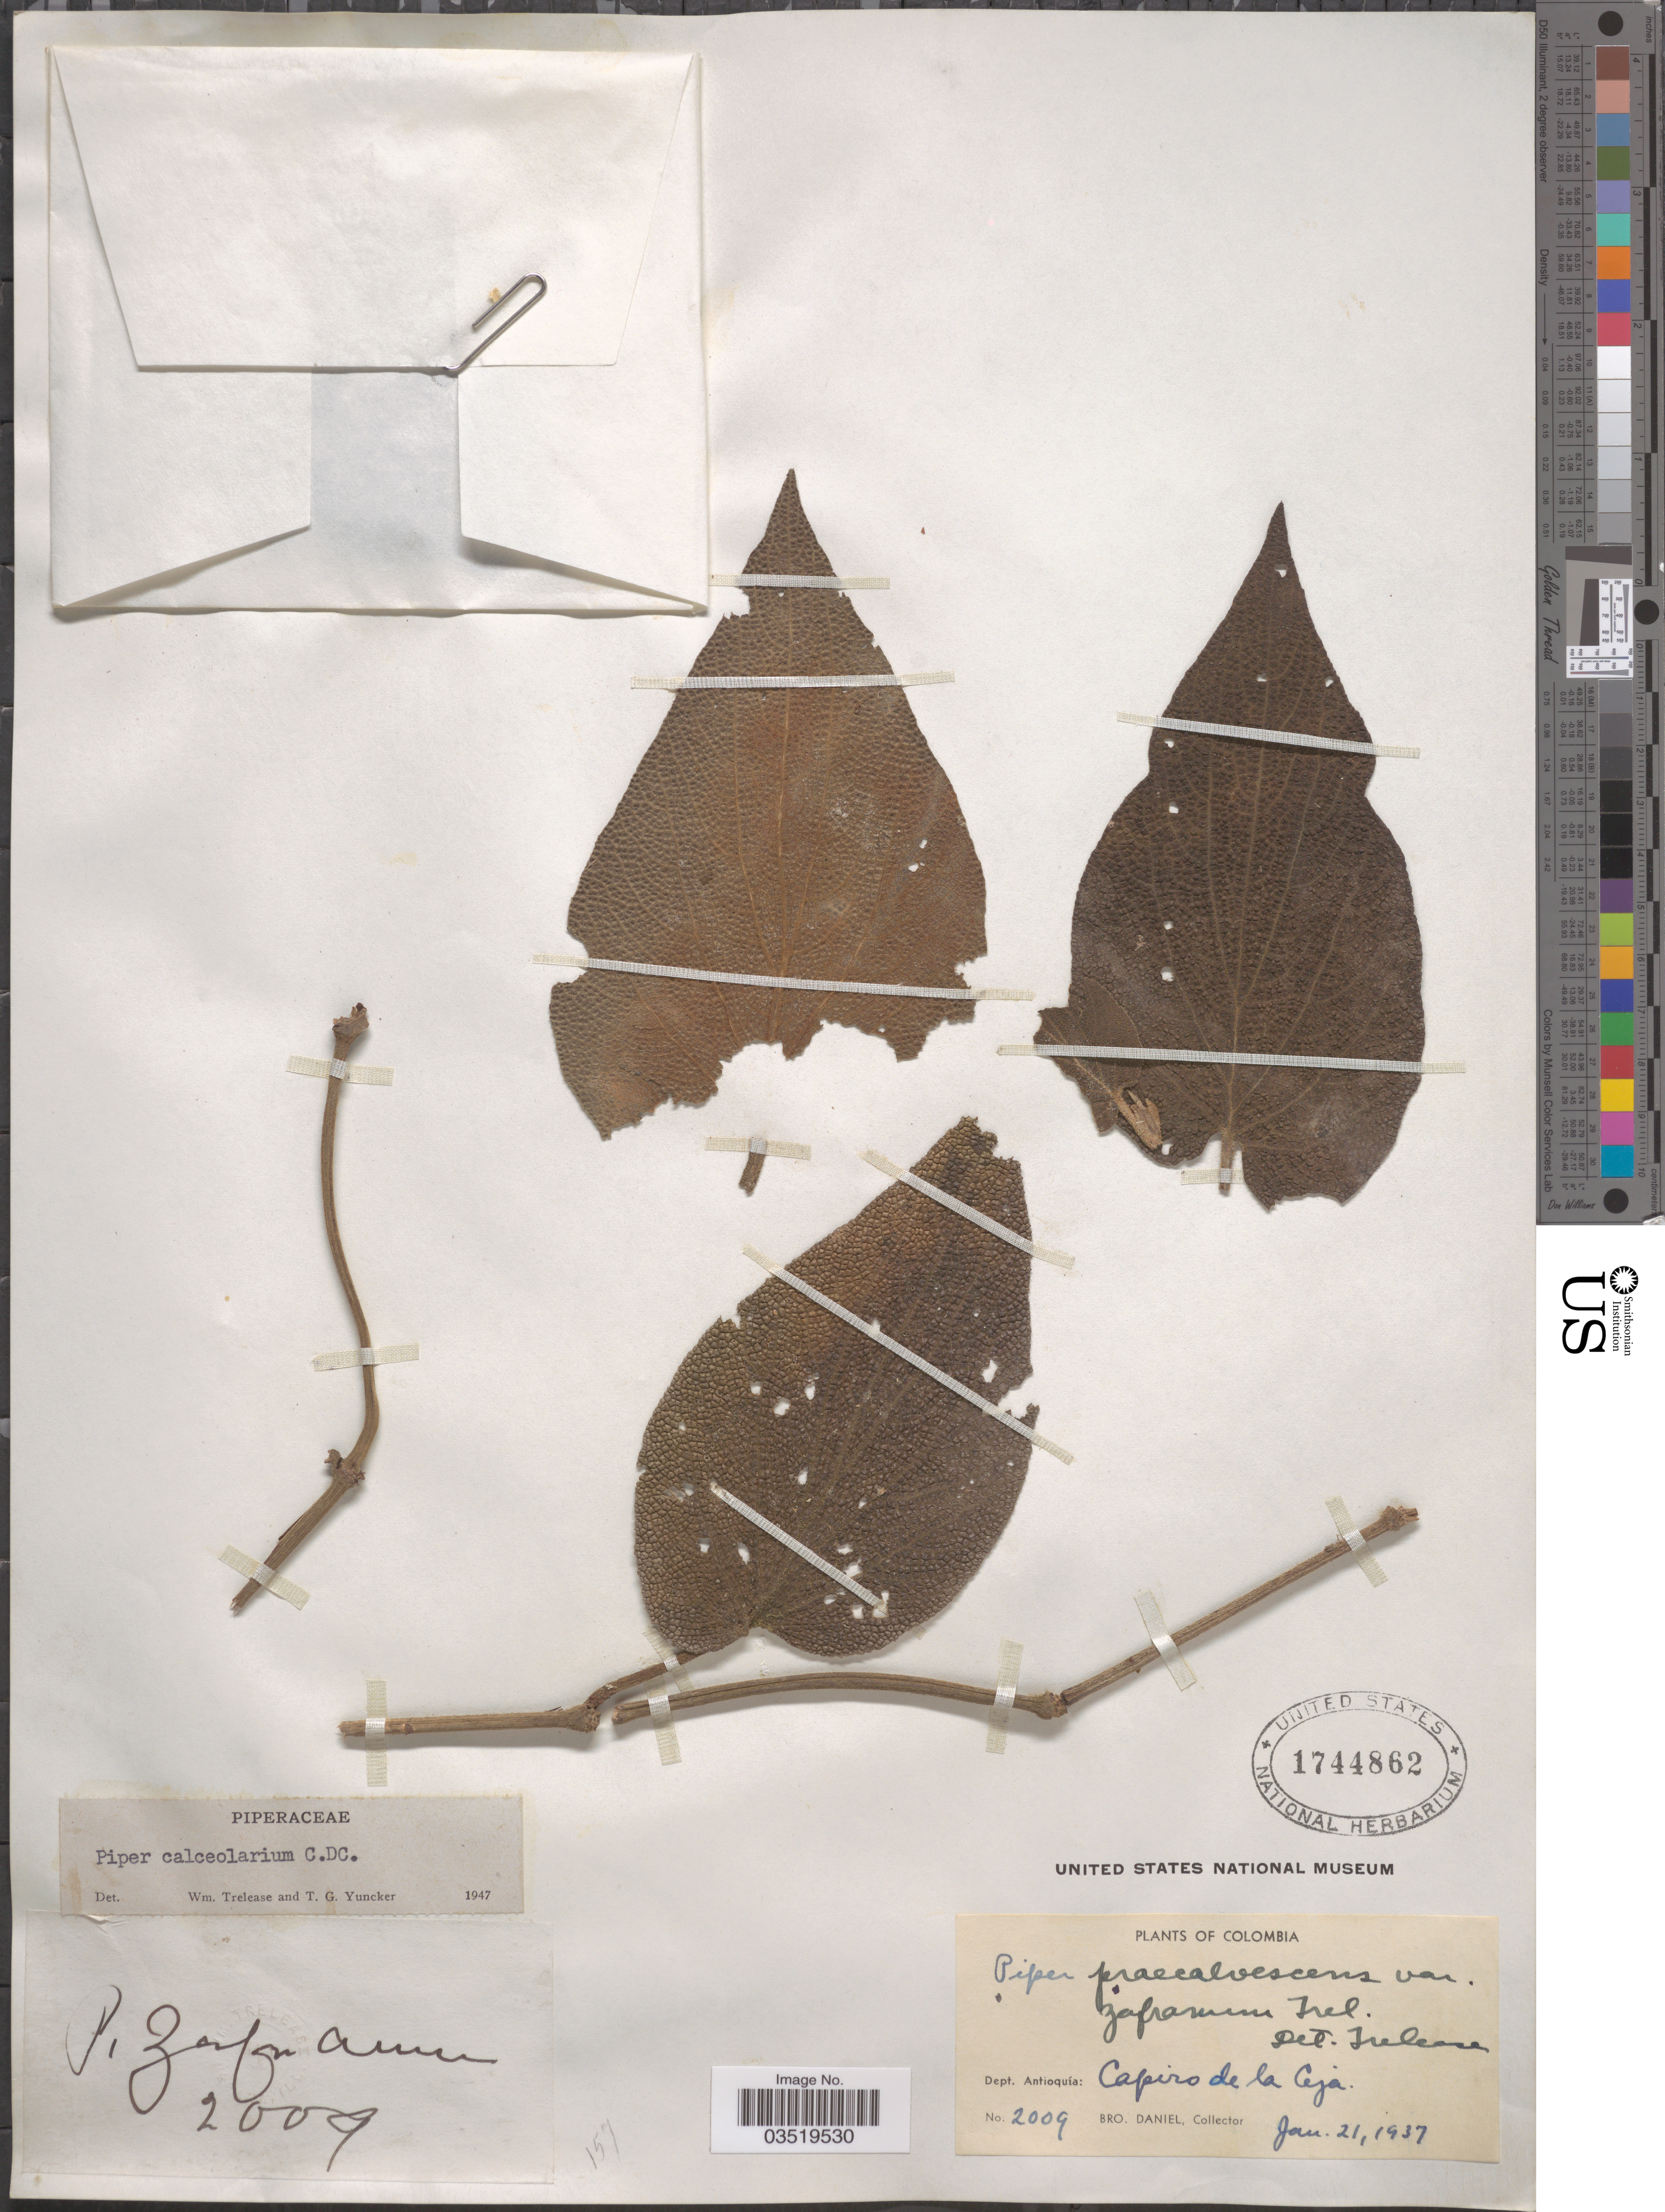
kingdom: Plantae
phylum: Tracheophyta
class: Magnoliopsida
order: Piperales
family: Piperaceae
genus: Piper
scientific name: Piper calceolarium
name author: C. DC.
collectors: Bro. Daniel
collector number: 2009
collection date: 1937-01-21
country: Colombia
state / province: Antioquia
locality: Dept. Antioquía: Capiro de la Ceja.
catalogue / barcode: US 1744862